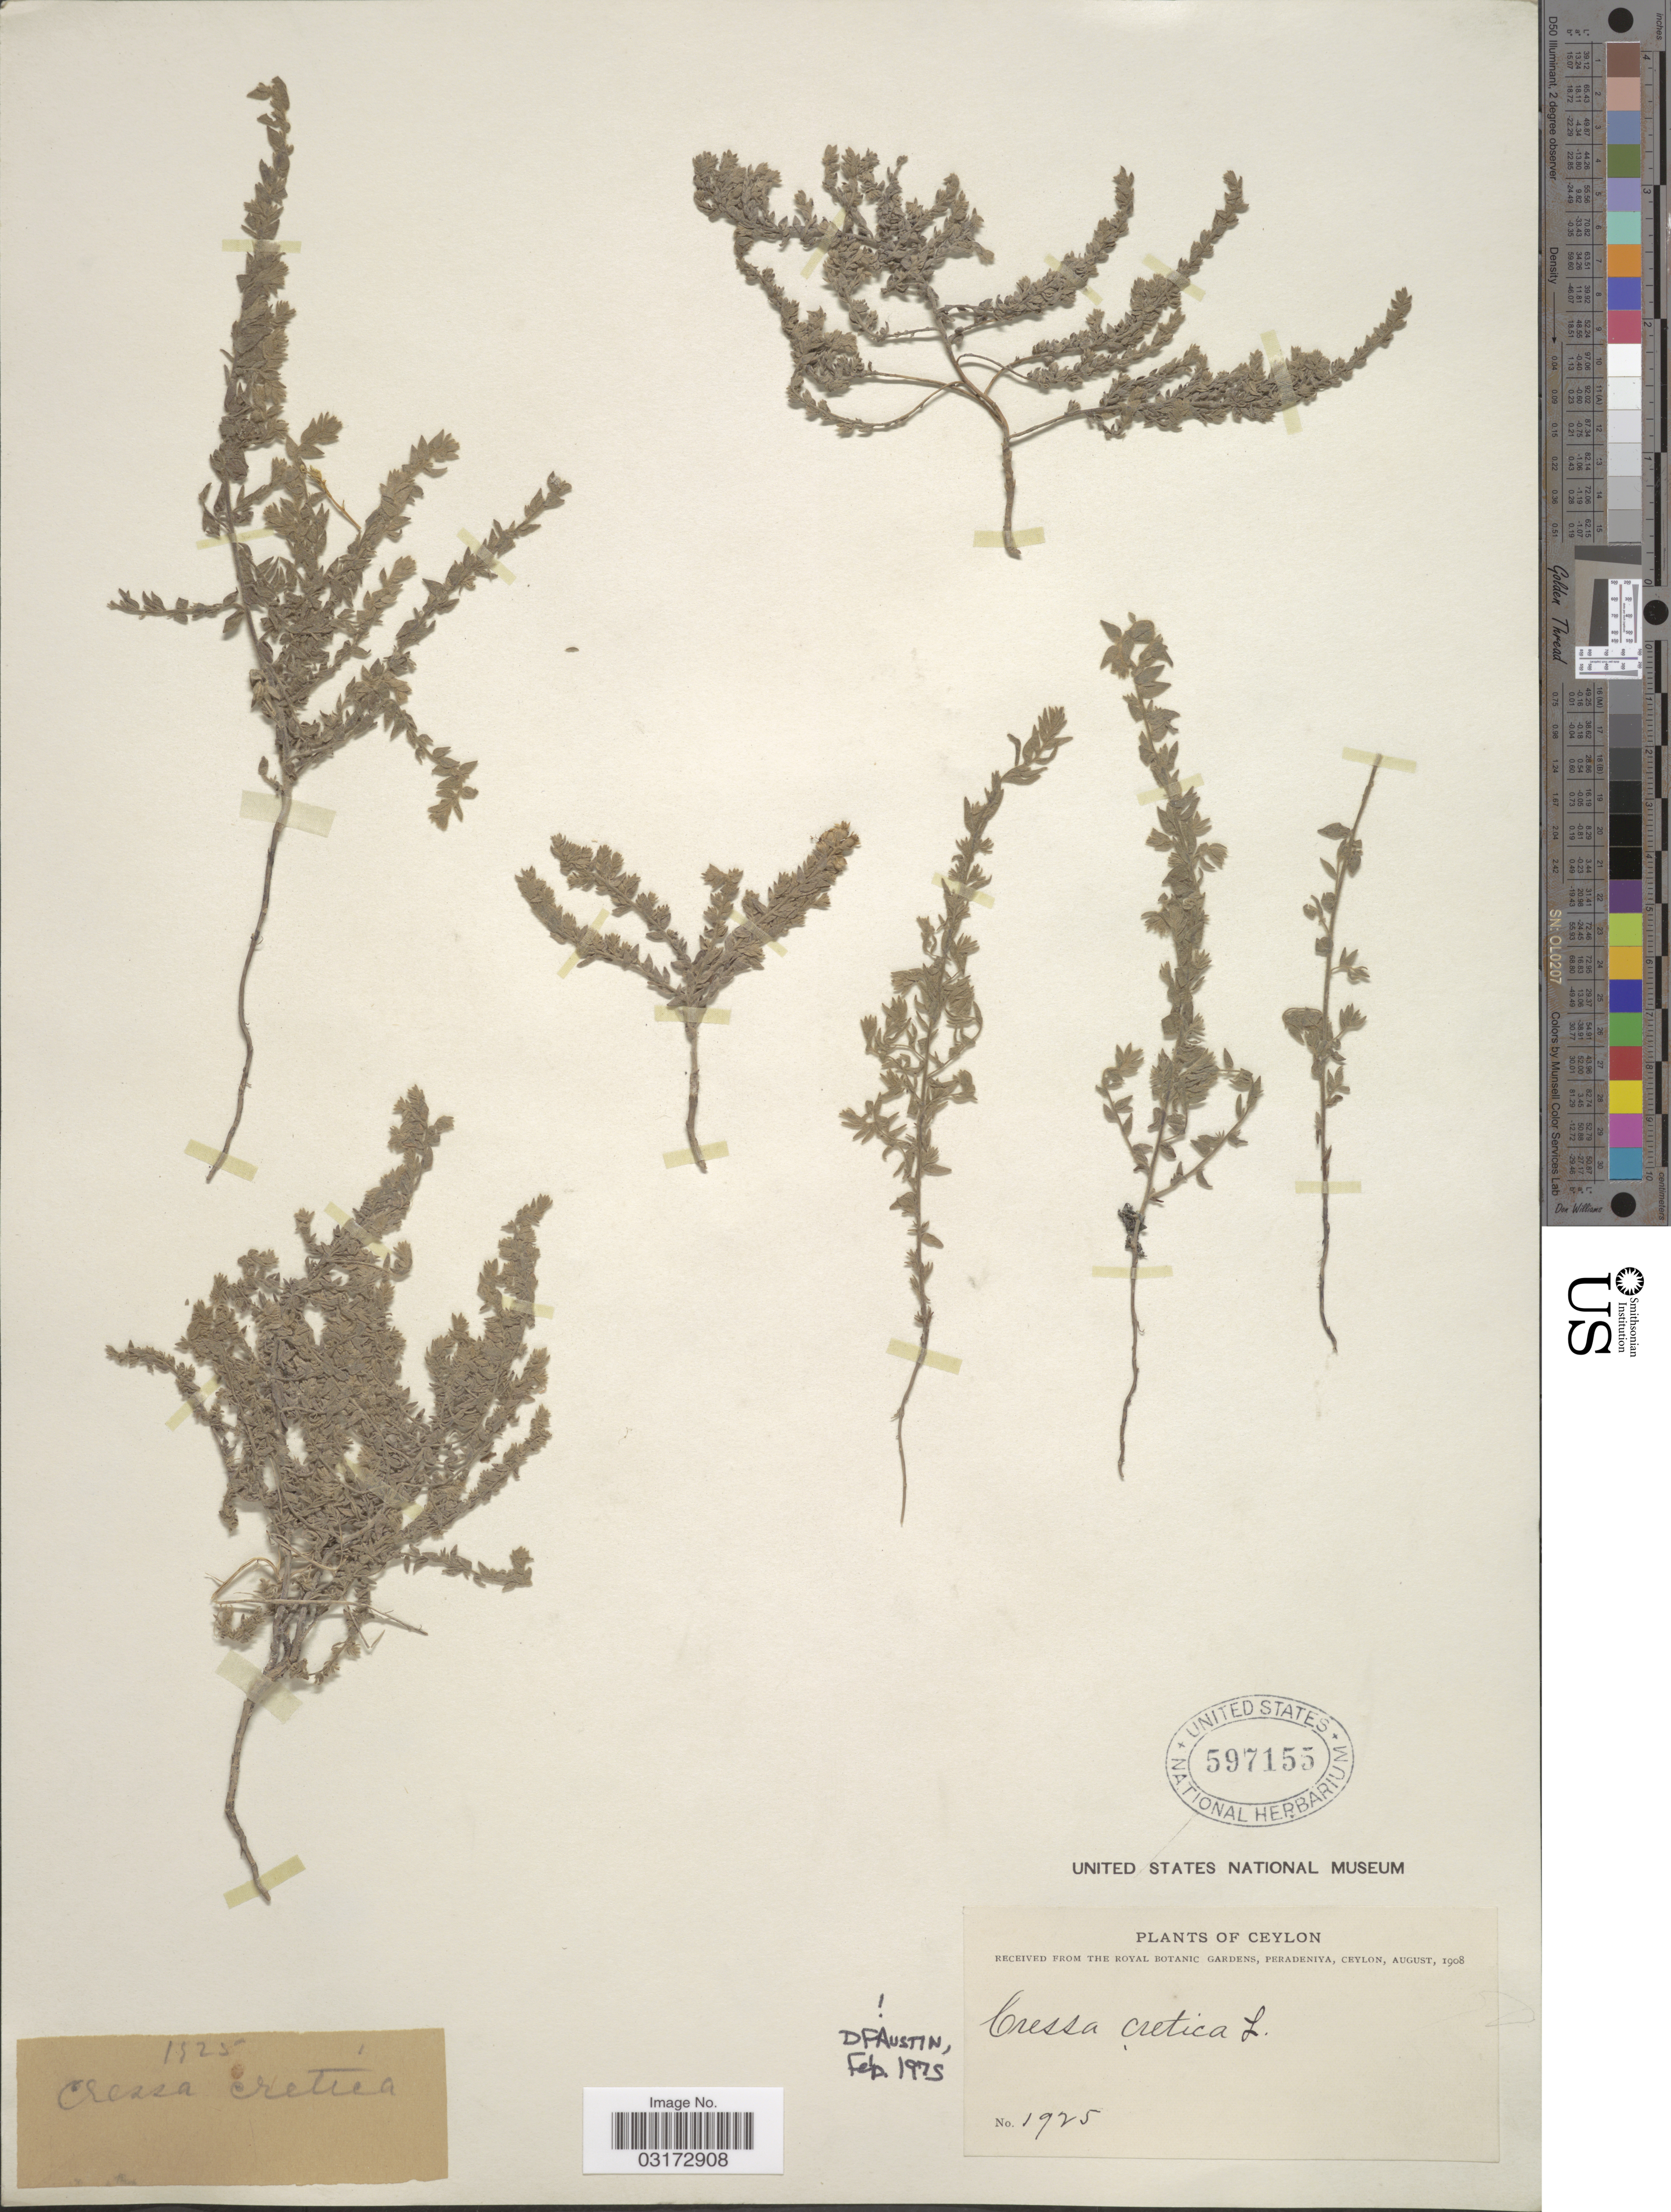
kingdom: Plantae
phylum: Tracheophyta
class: Magnoliopsida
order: Solanales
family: Convolvulaceae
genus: Cressa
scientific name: Cressa cretica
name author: L.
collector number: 1925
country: Sri Lanka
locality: Ceylon.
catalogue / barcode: US 597155